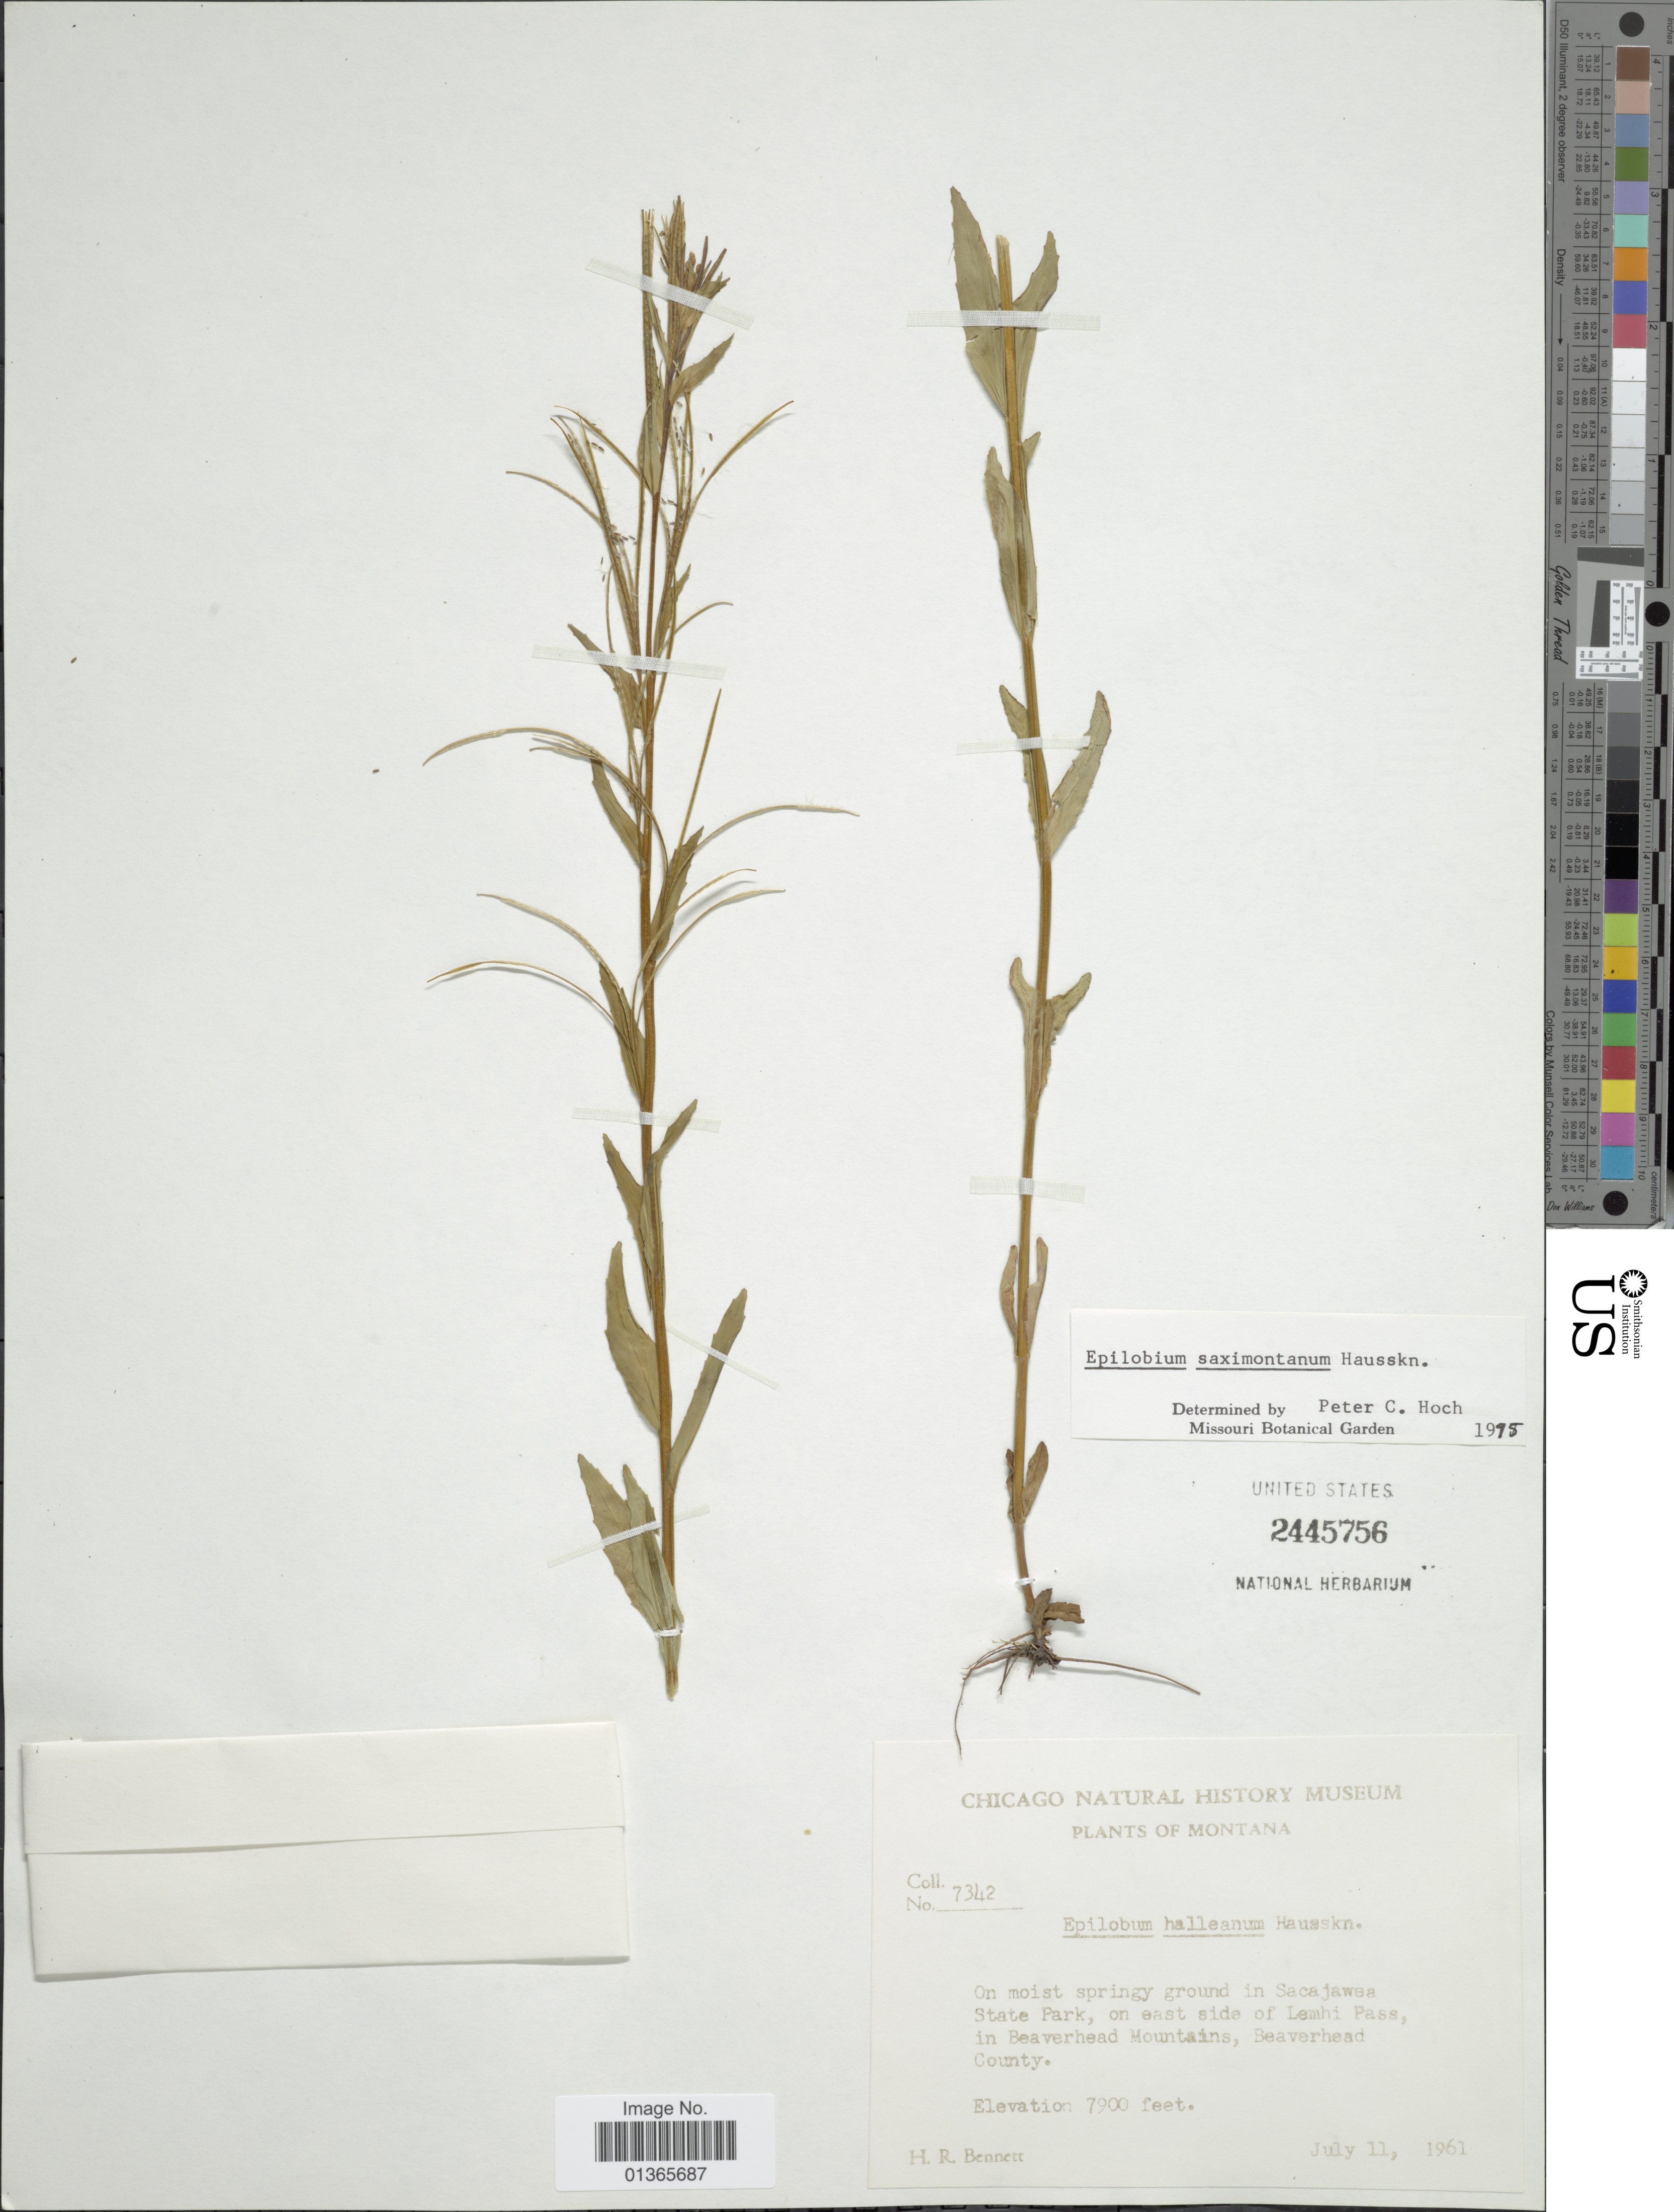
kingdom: Plantae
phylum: Tracheophyta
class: Magnoliopsida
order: Myrtales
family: Onagraceae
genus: Epilobium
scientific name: Epilobium saximontanum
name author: Hausskn.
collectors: H. R. Bennett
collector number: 7342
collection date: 1961-07-11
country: United States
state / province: Montana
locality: On moist springy ground in Sacajawea State Park, on east side of Lemhi Pass, in Beaverhead Mountains, Beaverhead County.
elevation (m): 2408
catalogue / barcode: US 2445756